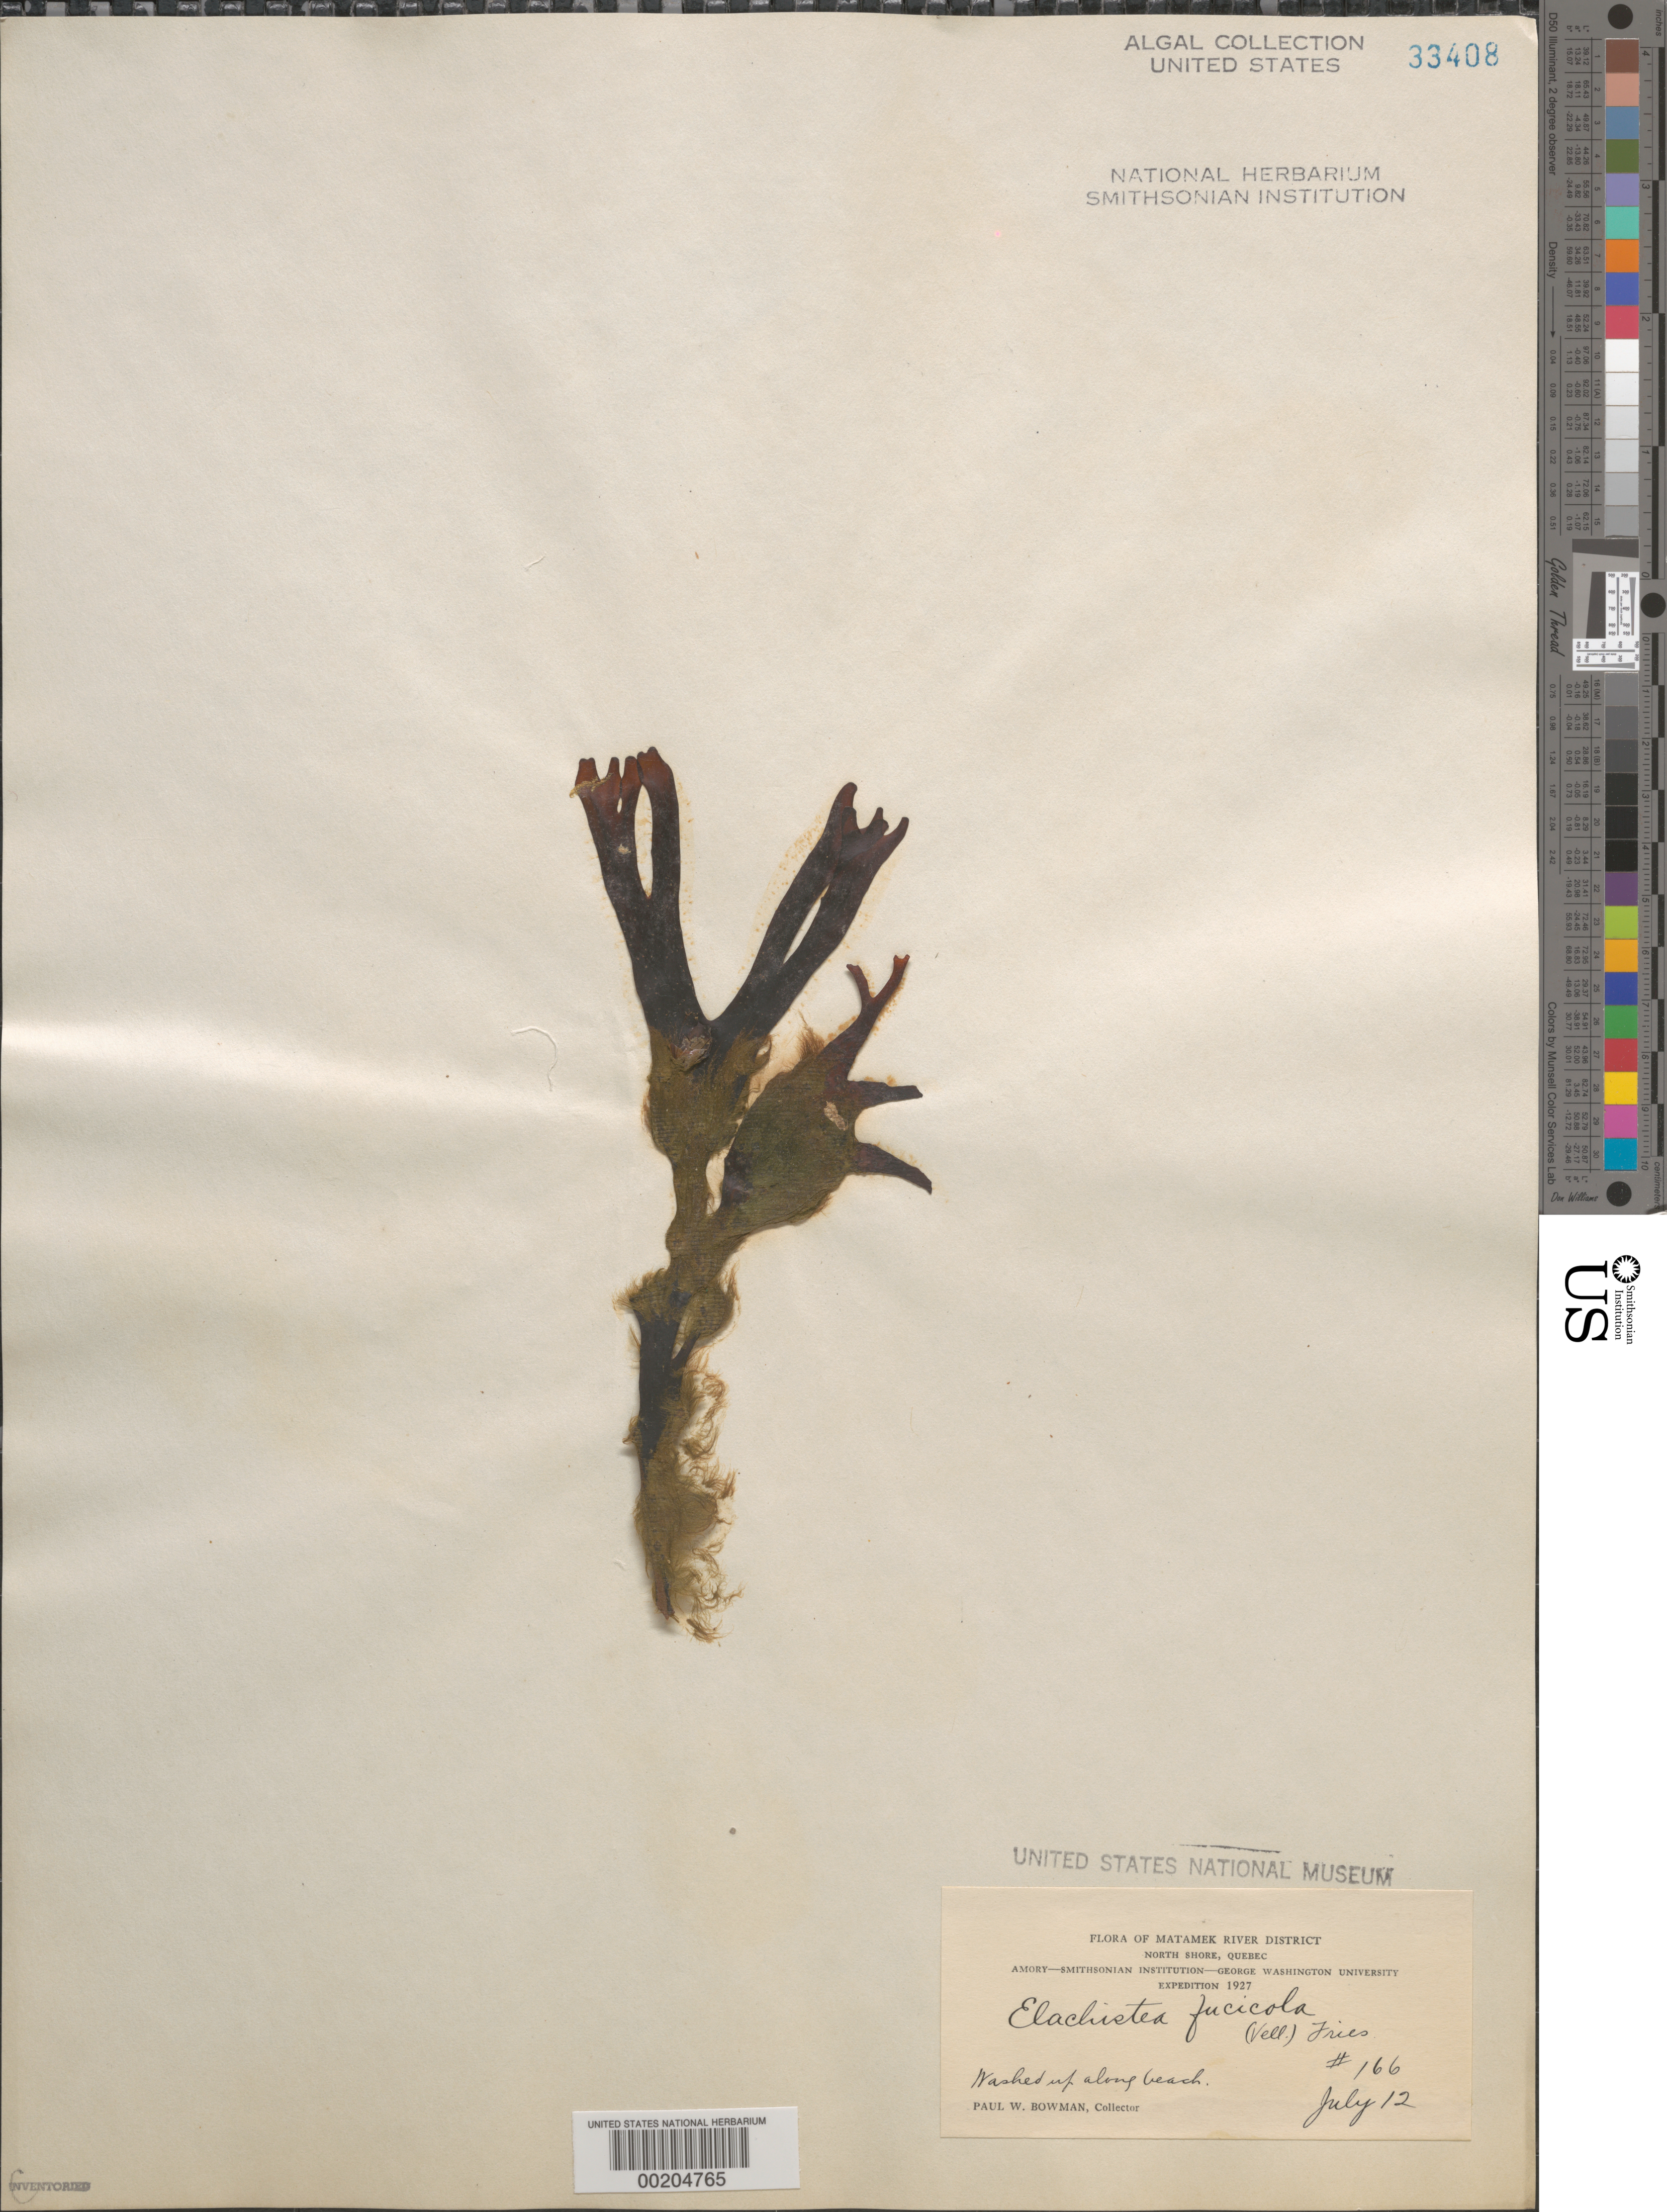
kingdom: Chromista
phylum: Ochrophyta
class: Phaeophyceae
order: Ectocarpales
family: Chordariaceae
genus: Elachista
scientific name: Elachista fucicola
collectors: P. Bowman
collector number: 166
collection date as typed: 12 Jul 1927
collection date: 1927-07-12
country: Canada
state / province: Quebec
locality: Matamek river district, north shore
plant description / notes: Amory-Smithsonian Institution-George Washington University Expedition, 1927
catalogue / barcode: US 33408